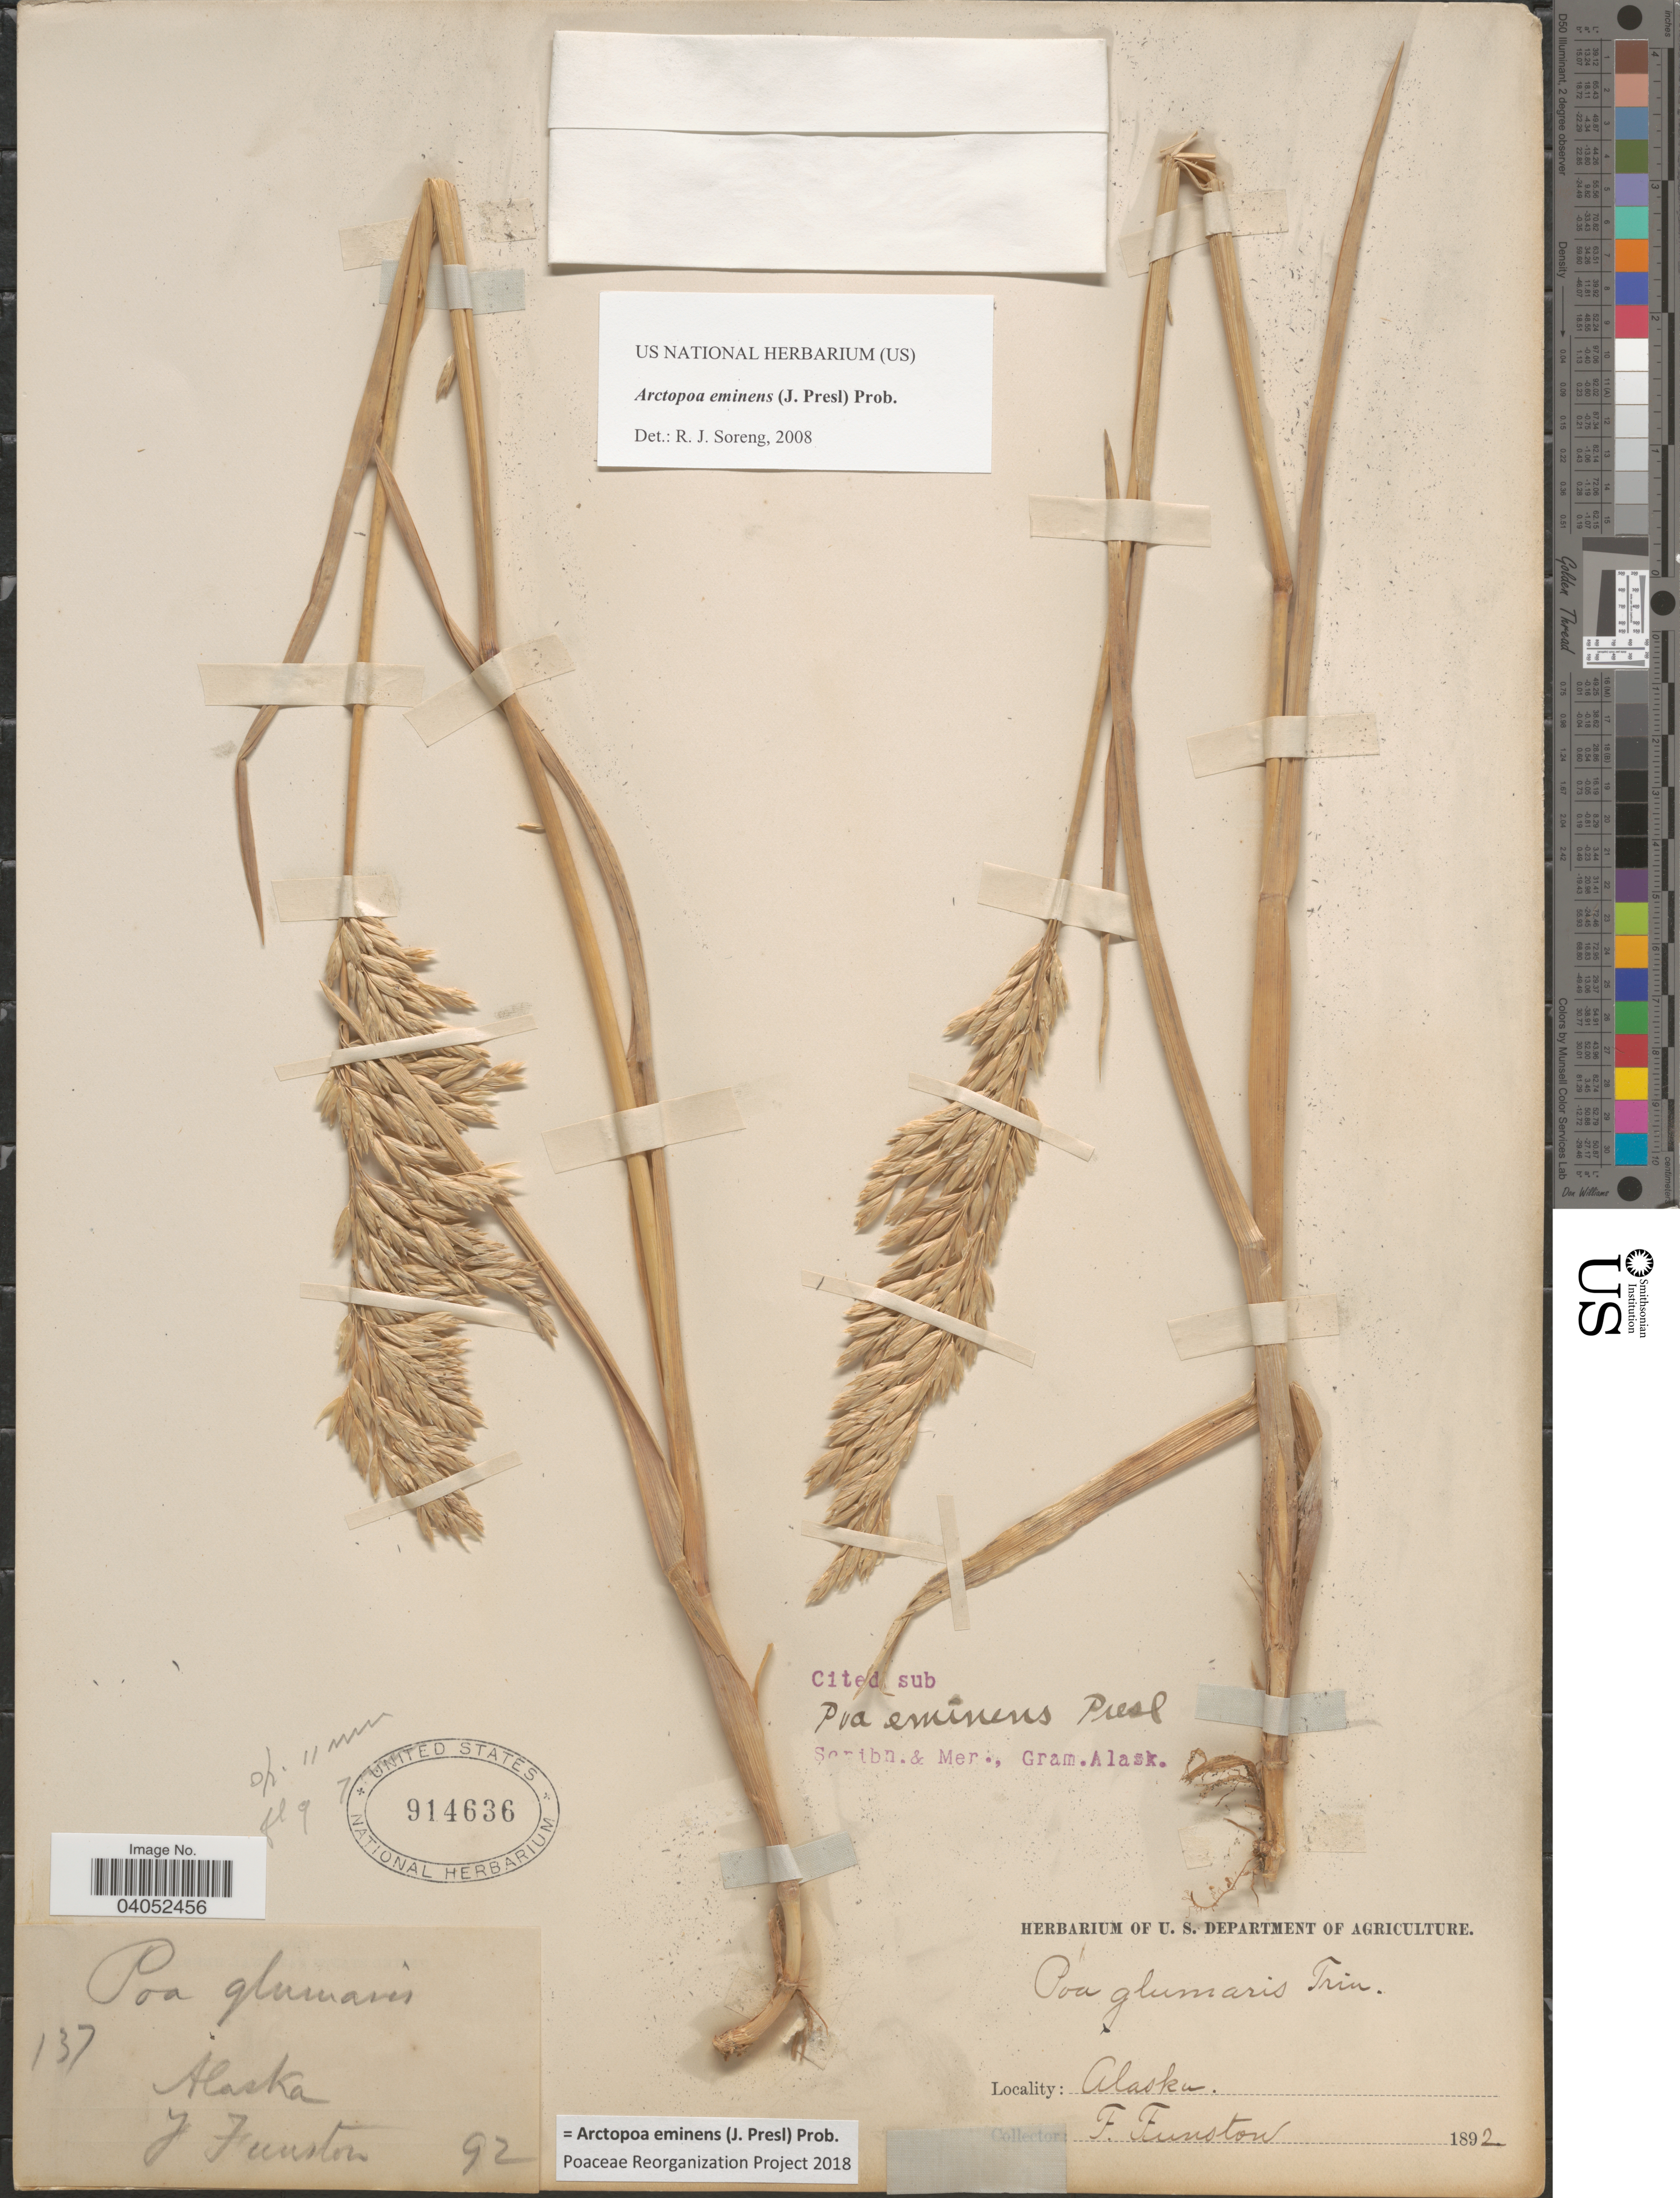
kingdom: Plantae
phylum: Tracheophyta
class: Liliopsida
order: Poales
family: Poaceae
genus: Arctopoa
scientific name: Arctopoa eminens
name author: (J. Presl) Prob.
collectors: F. Funston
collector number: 137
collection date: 1892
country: United States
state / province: Alaska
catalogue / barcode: US 914636